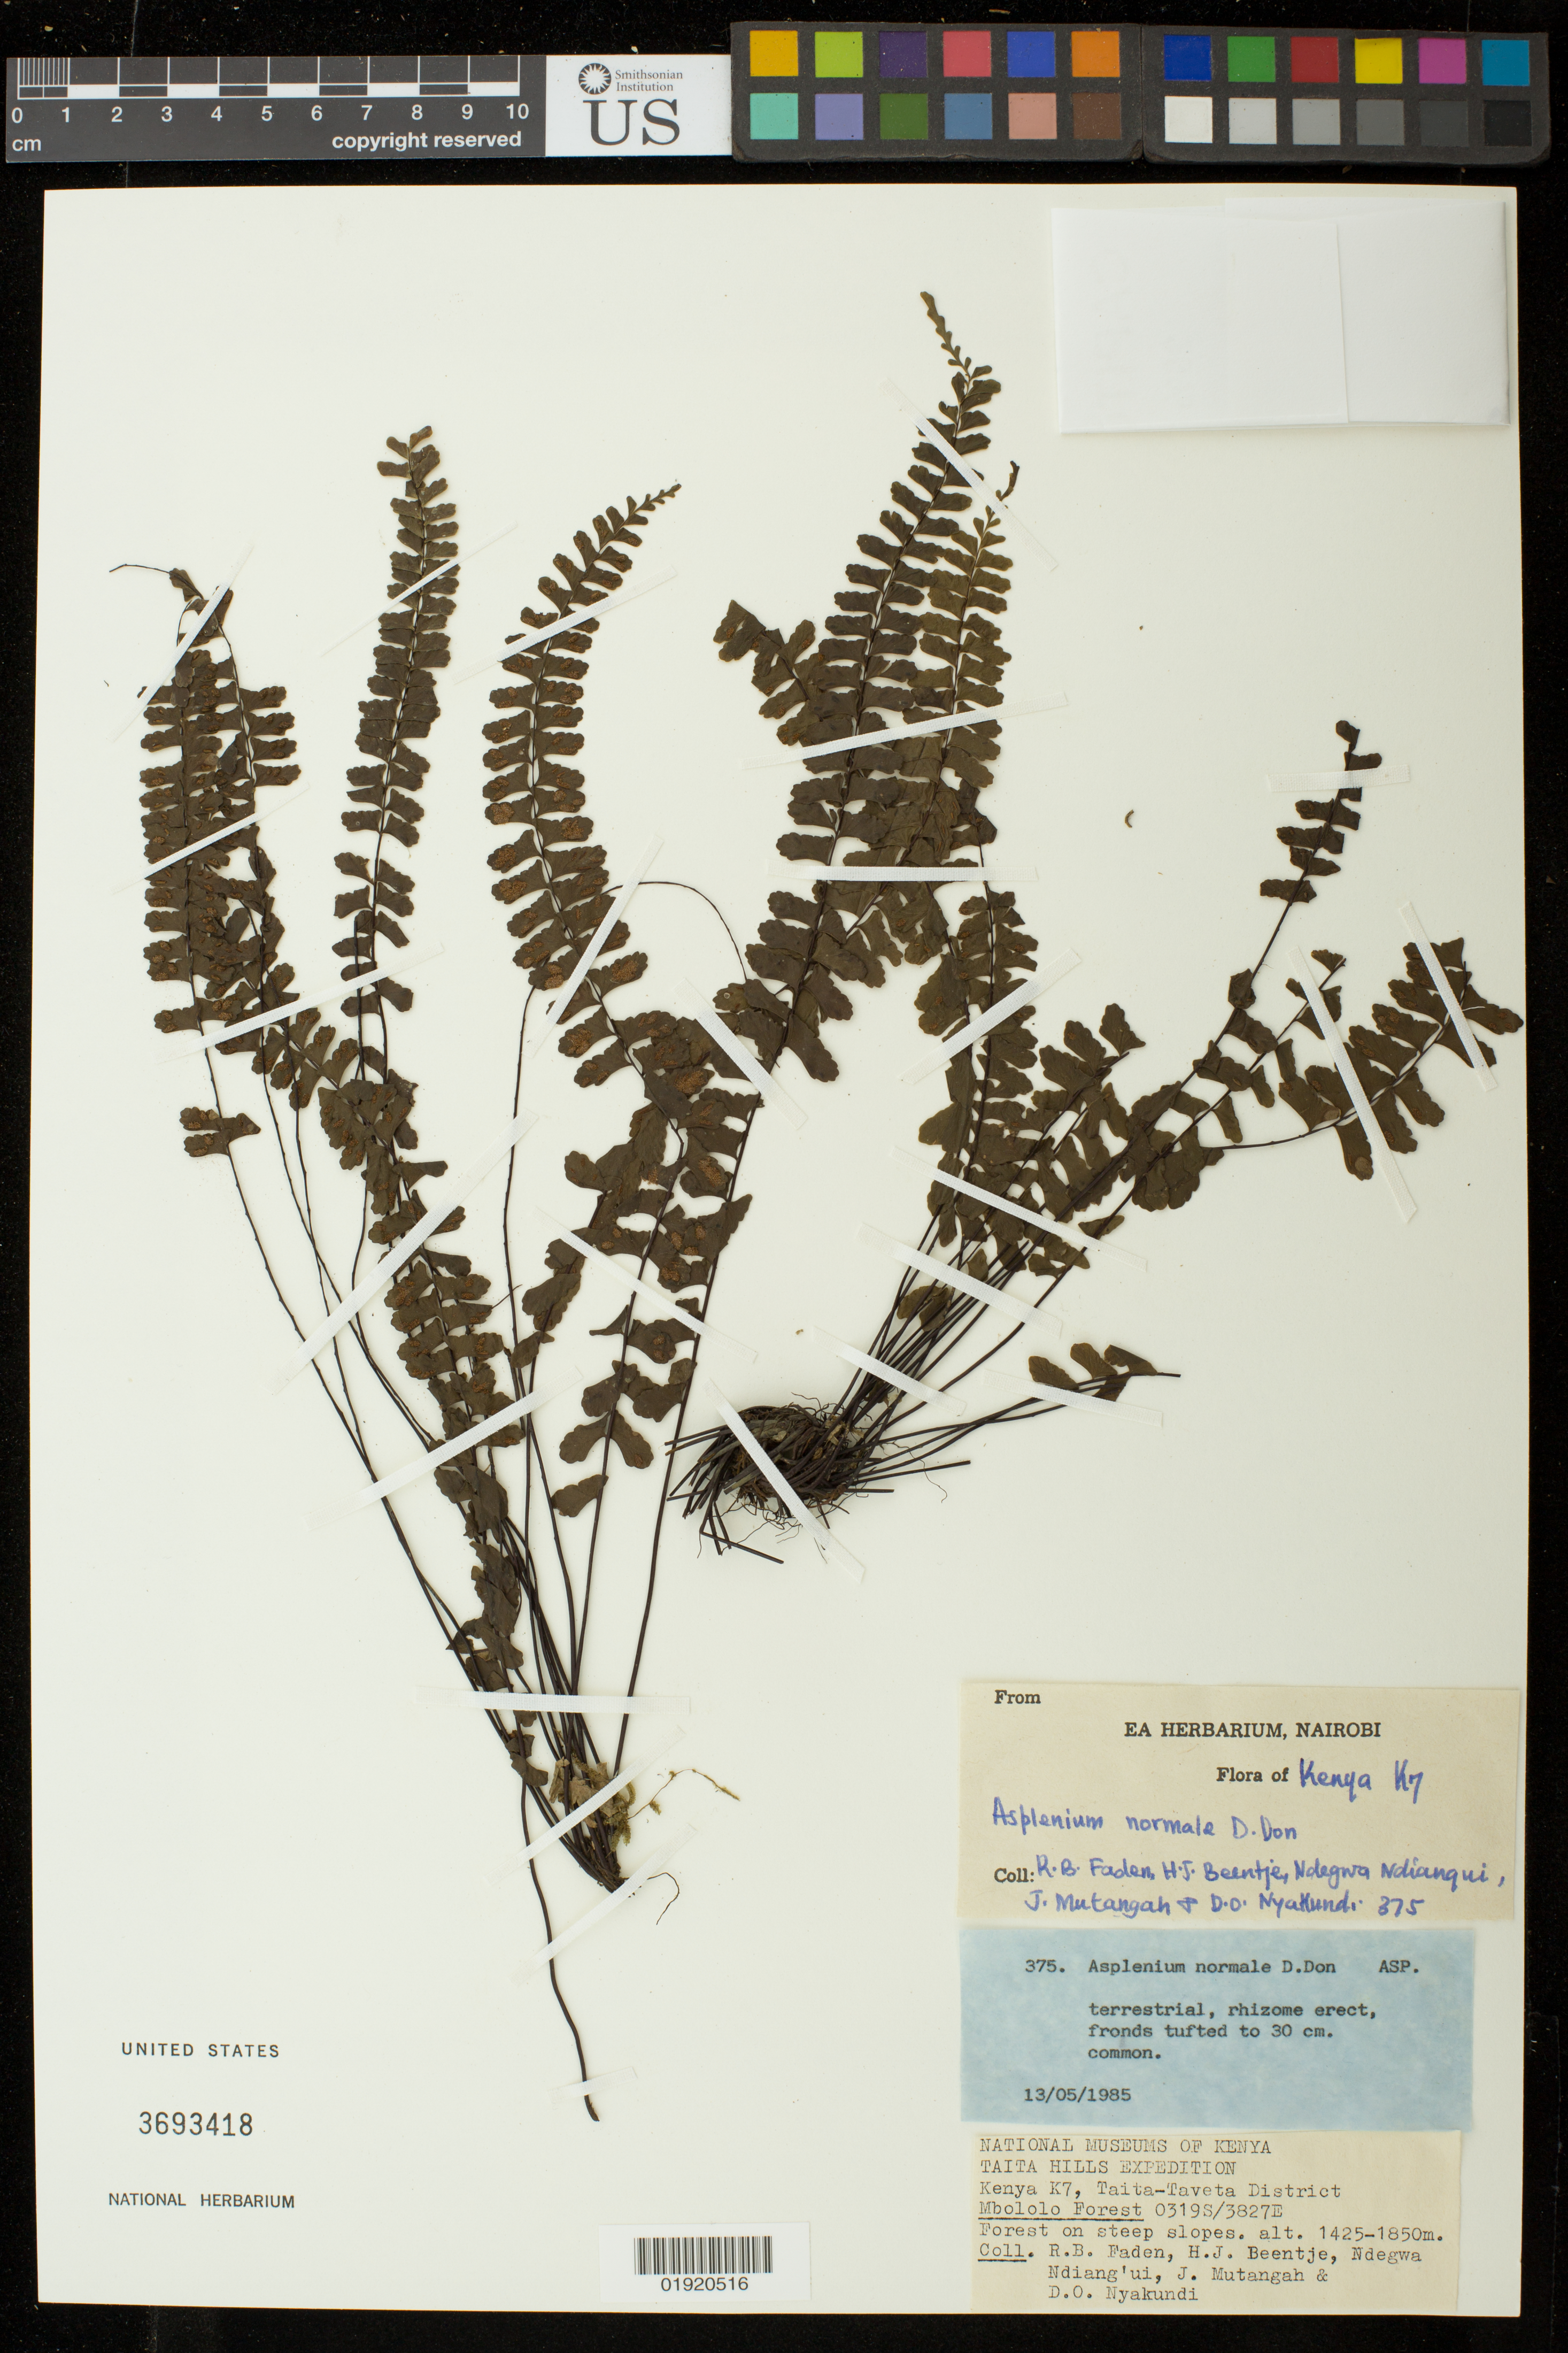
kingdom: Plantae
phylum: Tracheophyta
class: Polypodiopsida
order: Polypodiales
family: Aspleniaceae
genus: Asplenium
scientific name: Asplenium normale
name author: D. Don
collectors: R. B. Faden, H. J. Beentje, N. Ndinag'ui, J. Mutangah & D. Nyakundi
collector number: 375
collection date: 1985-05-13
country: Kenya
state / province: Taita Taveta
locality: Kenya K7, Taita-Taveta District, Taita Hills, Mbololo Forest.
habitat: Forest on steep slopes.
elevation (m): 1425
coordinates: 0319S, 3827E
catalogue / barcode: US 3693418